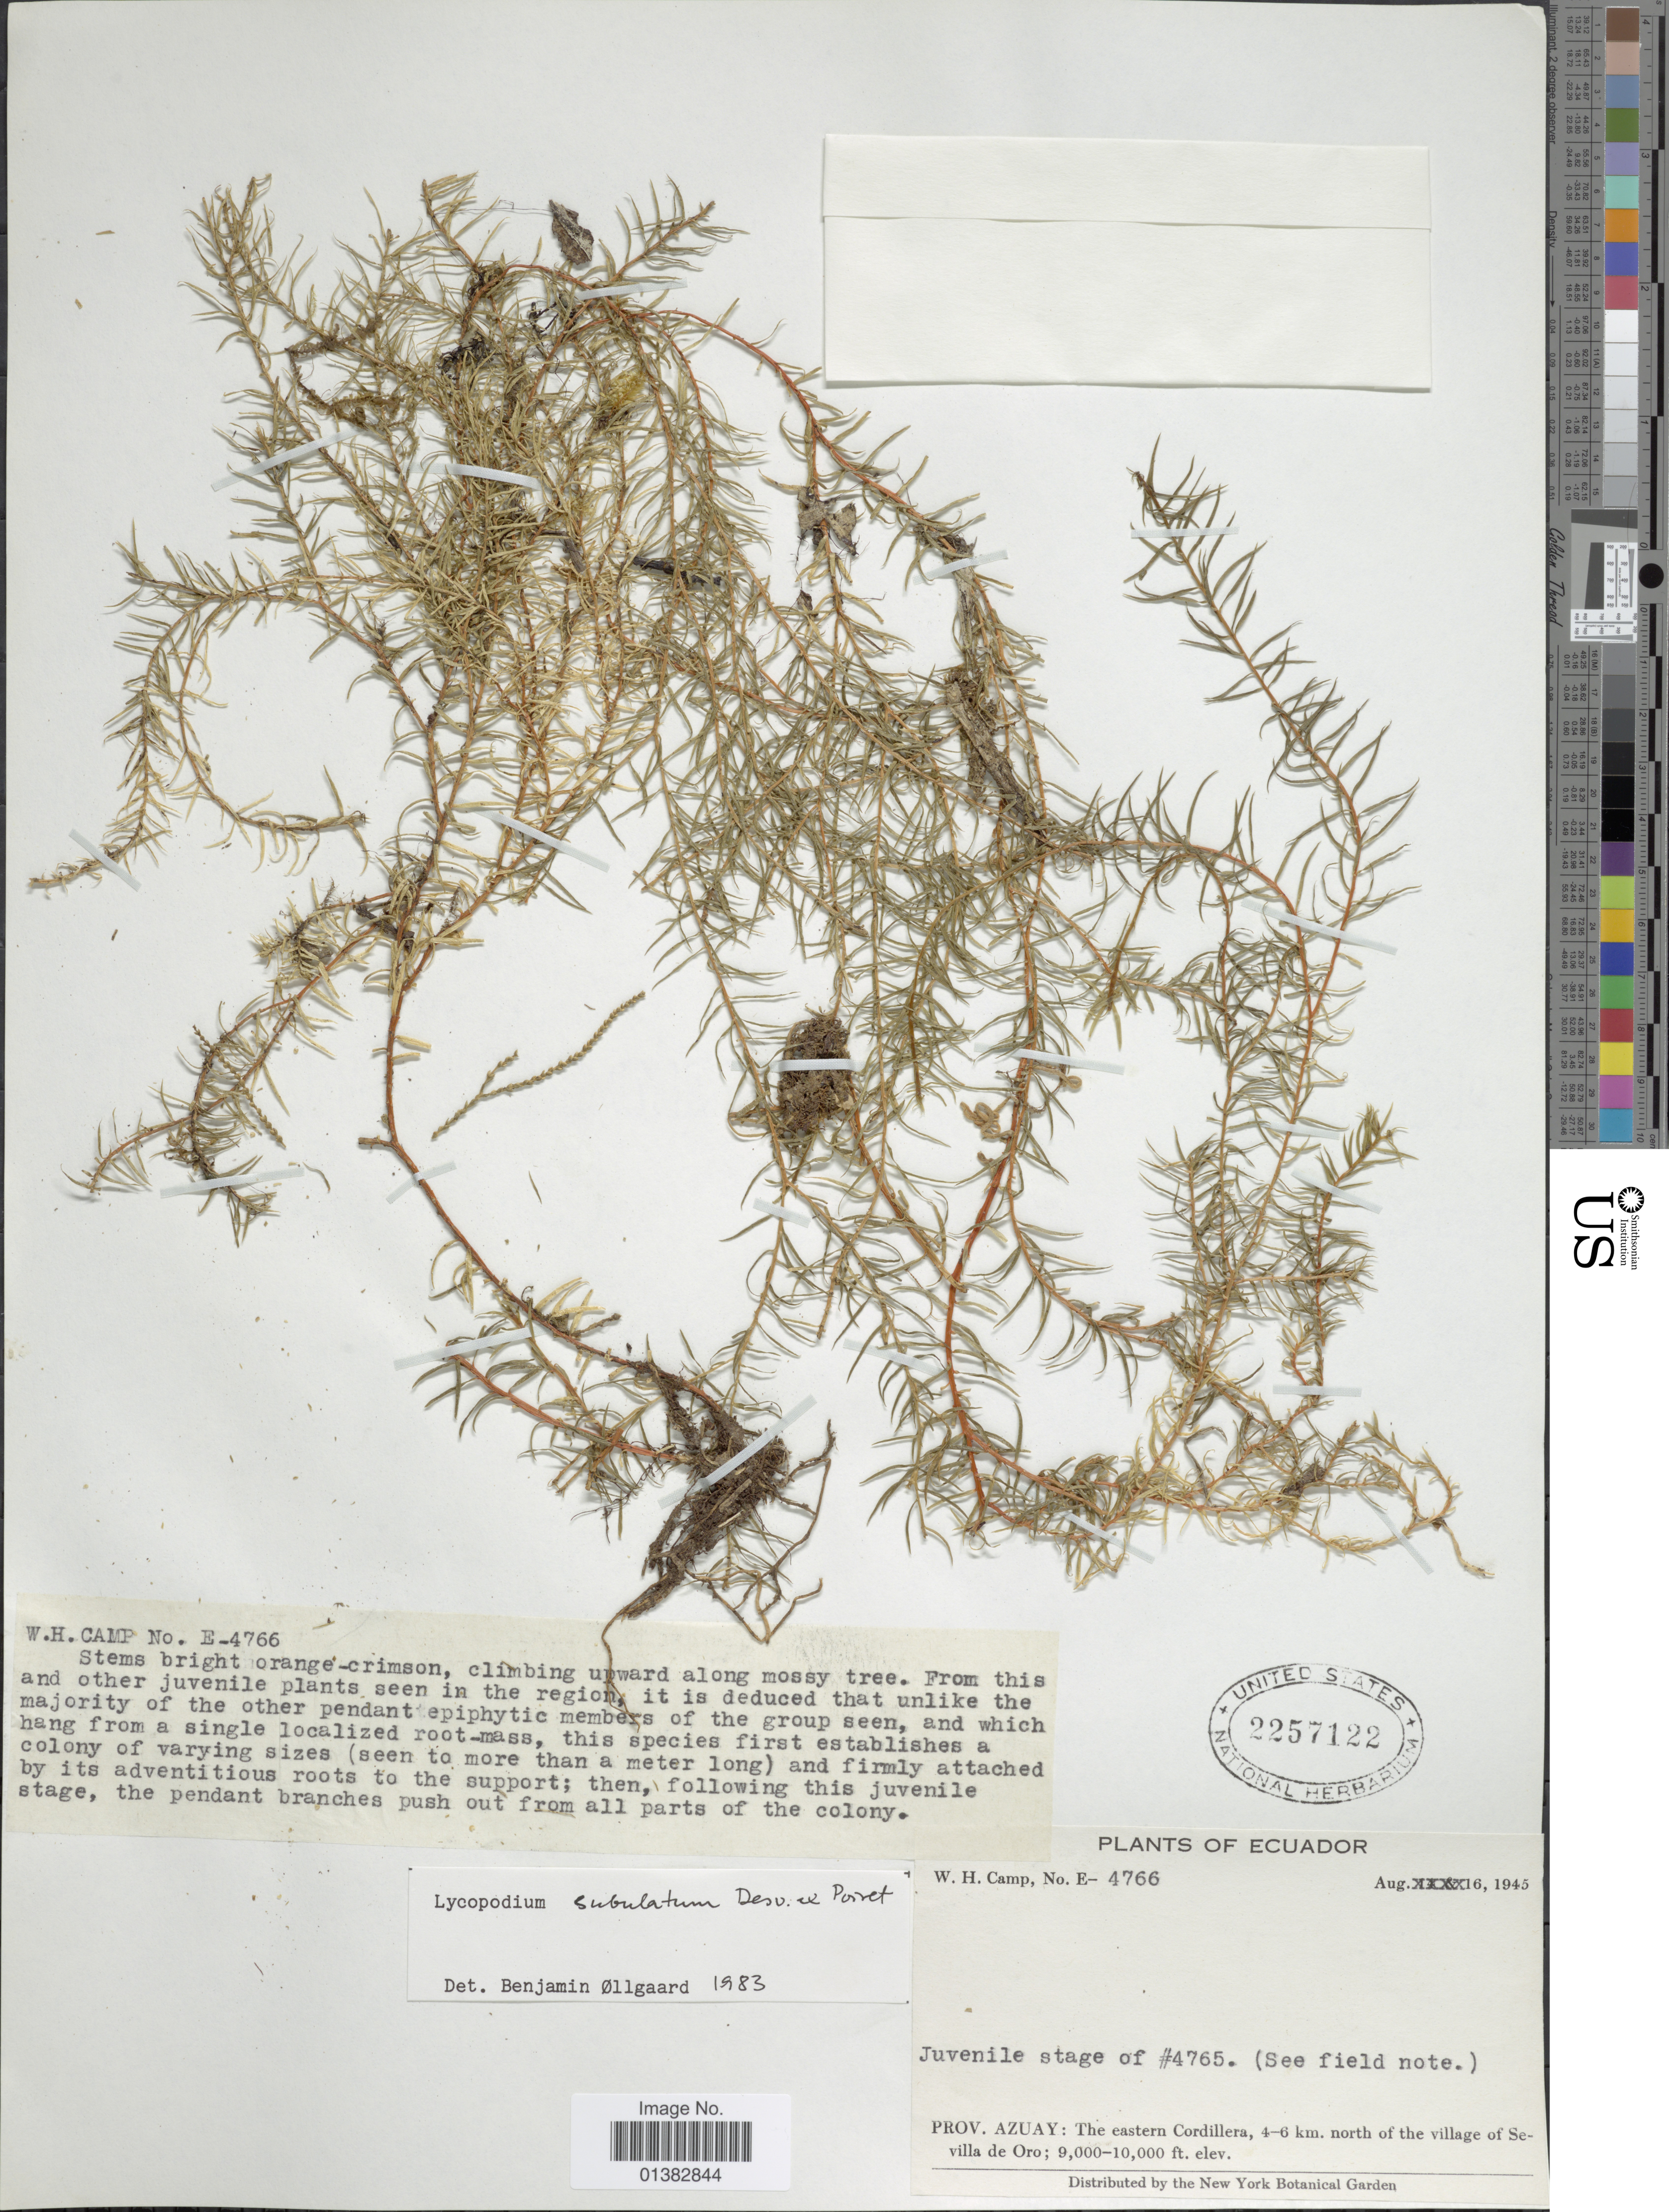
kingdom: Plantae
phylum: Tracheophyta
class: Lycopodiopsida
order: Lycopodiales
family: Lycopodiaceae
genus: Phlegmariurus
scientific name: Phlegmariurus subulatus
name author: (Desv. ex Poir.) B. Øllg.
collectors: W. H. Camp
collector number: E-4766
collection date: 1945-08-16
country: Ecuador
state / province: Azuay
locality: The eastern Cordillera, 4-6 km. north of the village of Sevilla de Oro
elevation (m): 2743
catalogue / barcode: US 2257122